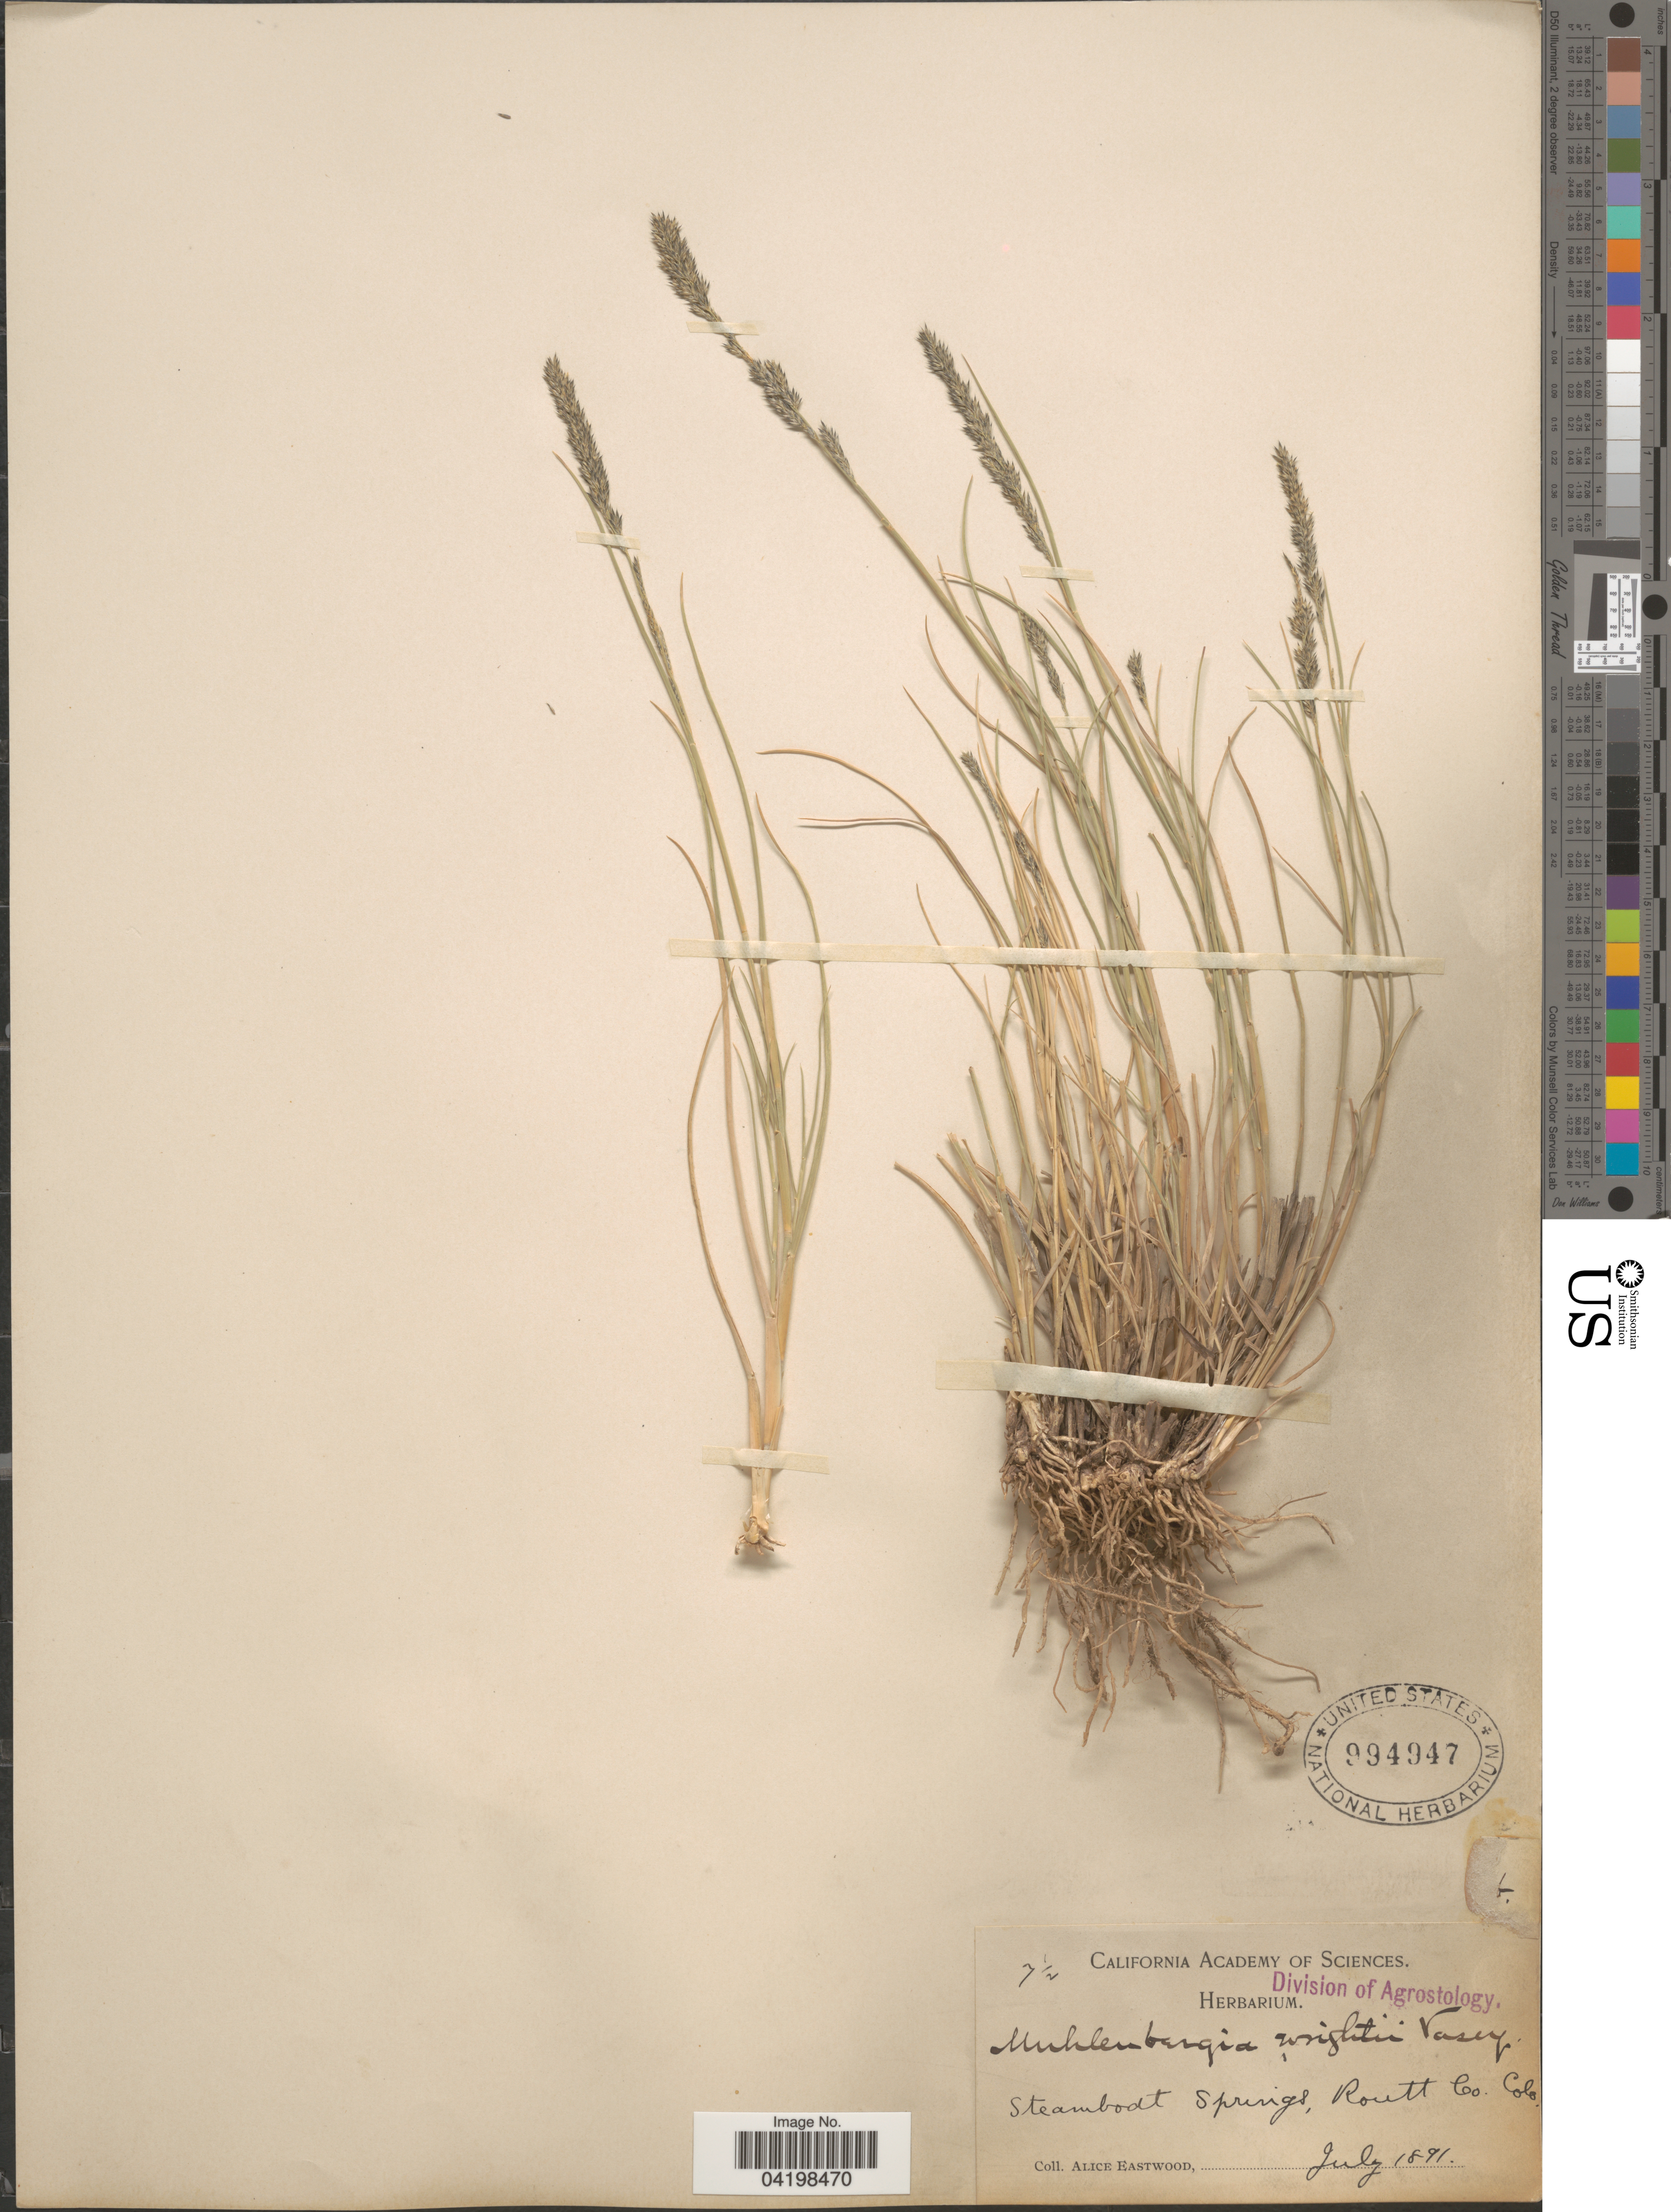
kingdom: Plantae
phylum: Tracheophyta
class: Liliopsida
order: Poales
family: Poaceae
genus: Muhlenbergia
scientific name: Muhlenbergia wrightii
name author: Vasey ex J.M. Coult.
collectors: A. Eastwood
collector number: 7½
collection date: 1891-07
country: United States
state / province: Colorado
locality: Steamboat Springs, Routt Co.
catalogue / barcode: US 994947